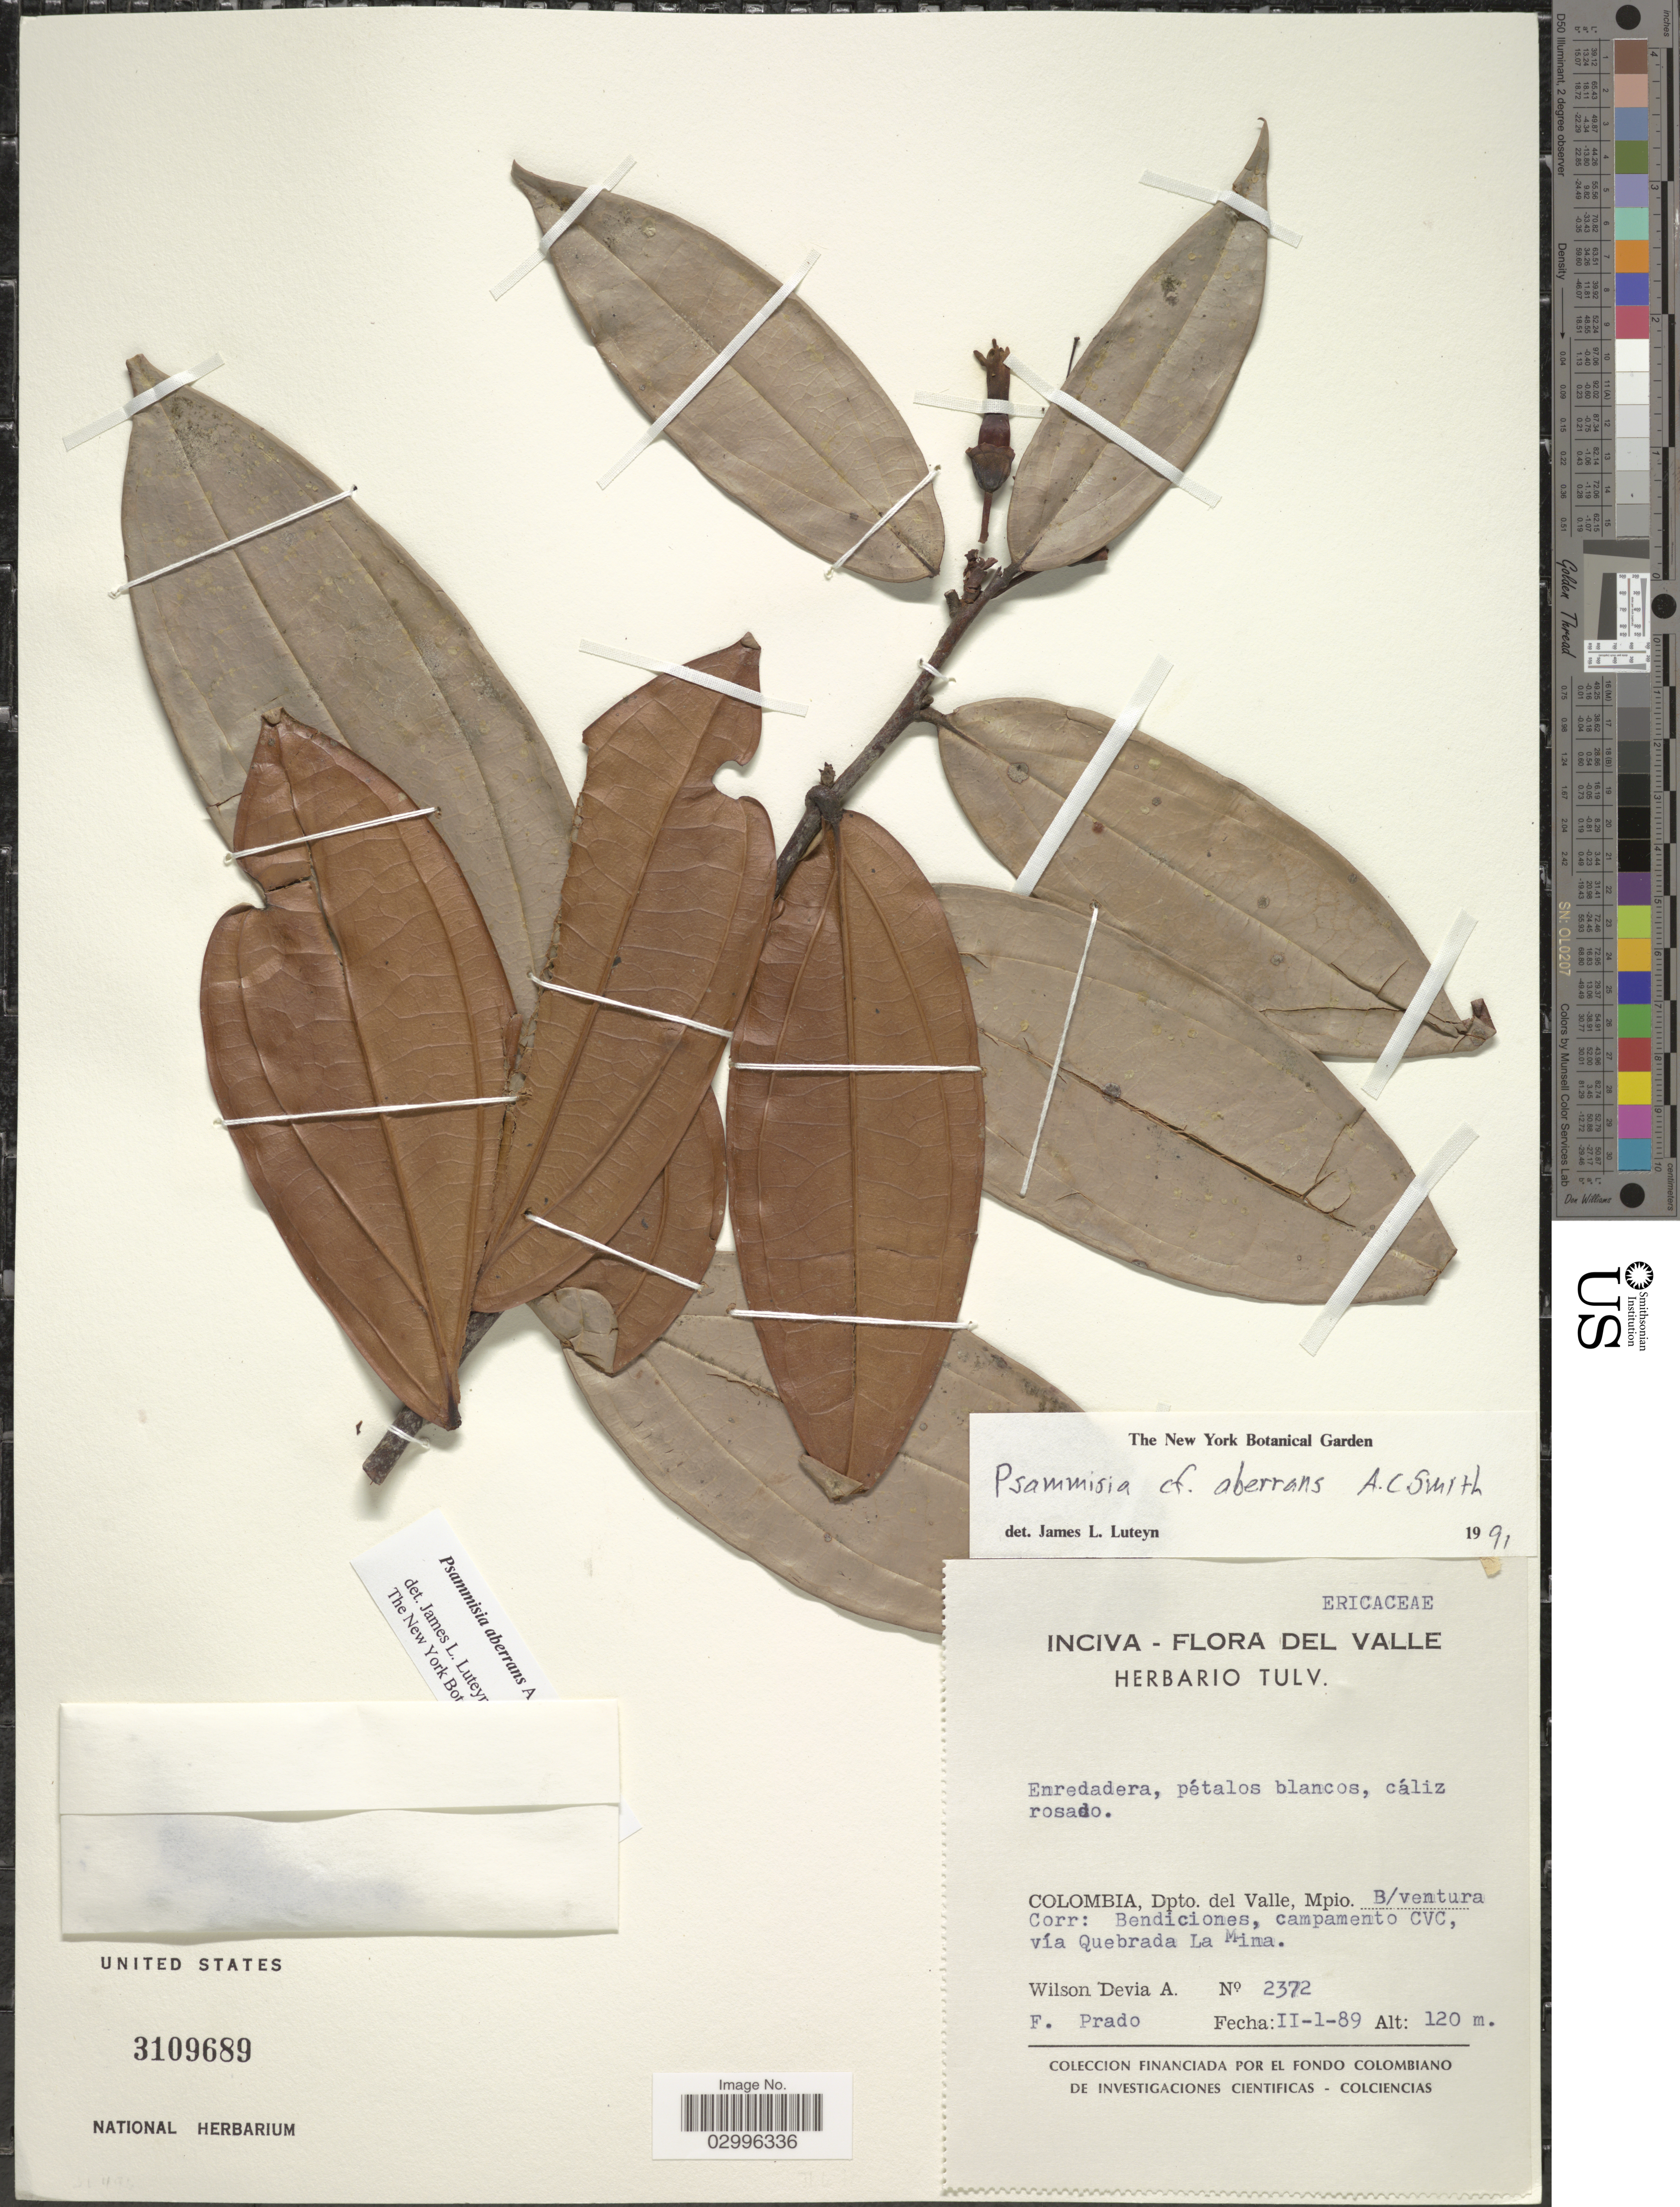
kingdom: Plantae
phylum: Tracheophyta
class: Magnoliopsida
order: Ericales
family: Ericaceae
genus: Psammisia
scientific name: Psammisia aberrans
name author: A.C. Sm.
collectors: W. Devia A. & F. Prado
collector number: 2372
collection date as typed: Transcribed d/m/y: 1/2/89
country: Colombia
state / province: Valle del Cauca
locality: Dpto. del Valle, Mpio. B/ventura. Corr: Bendiciones, campamento CVC, vía Quebrada La Mina.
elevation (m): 120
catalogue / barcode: US 3109689